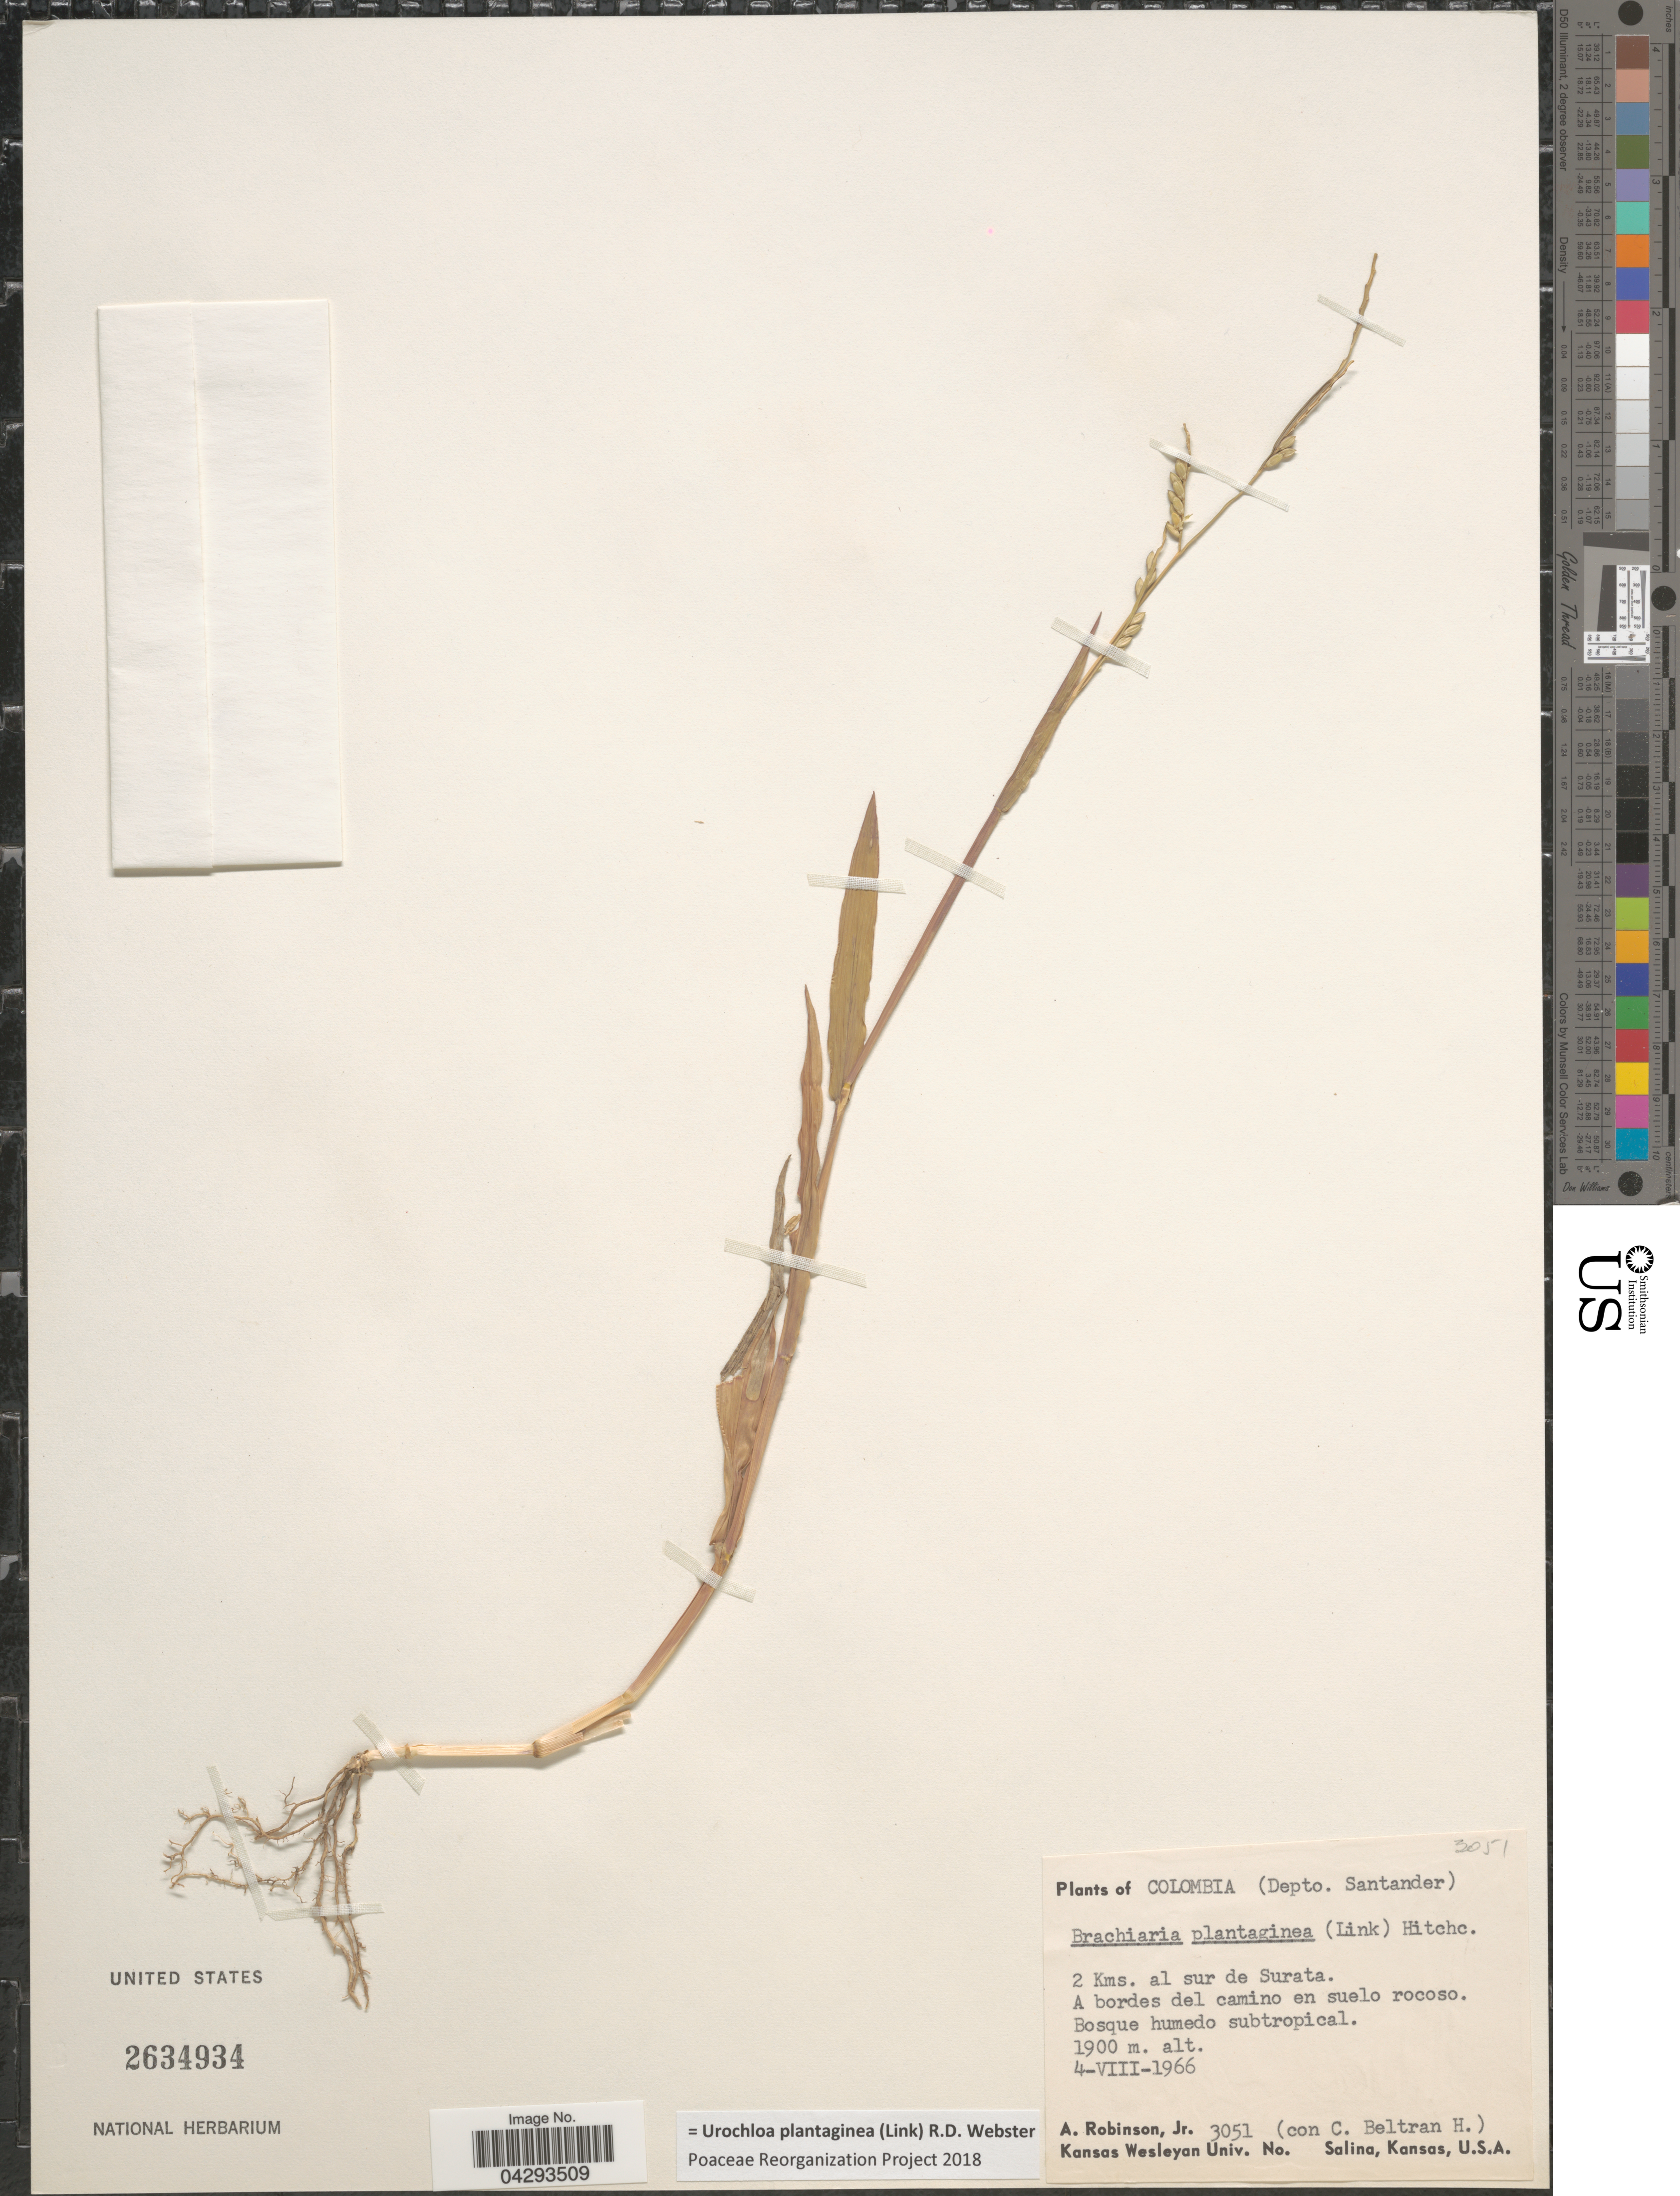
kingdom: Plantae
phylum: Tracheophyta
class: Liliopsida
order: Poales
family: Poaceae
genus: Urochloa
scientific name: Urochloa plantaginea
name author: (Link) R.D. Webster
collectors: A. Robinson Jr. & C. Beltran H.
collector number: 3051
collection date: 1966-08-04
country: Colombia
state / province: Santander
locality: Depto. Santander. 2 Kms. al sur de Surata.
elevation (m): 1900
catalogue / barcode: US 2634934